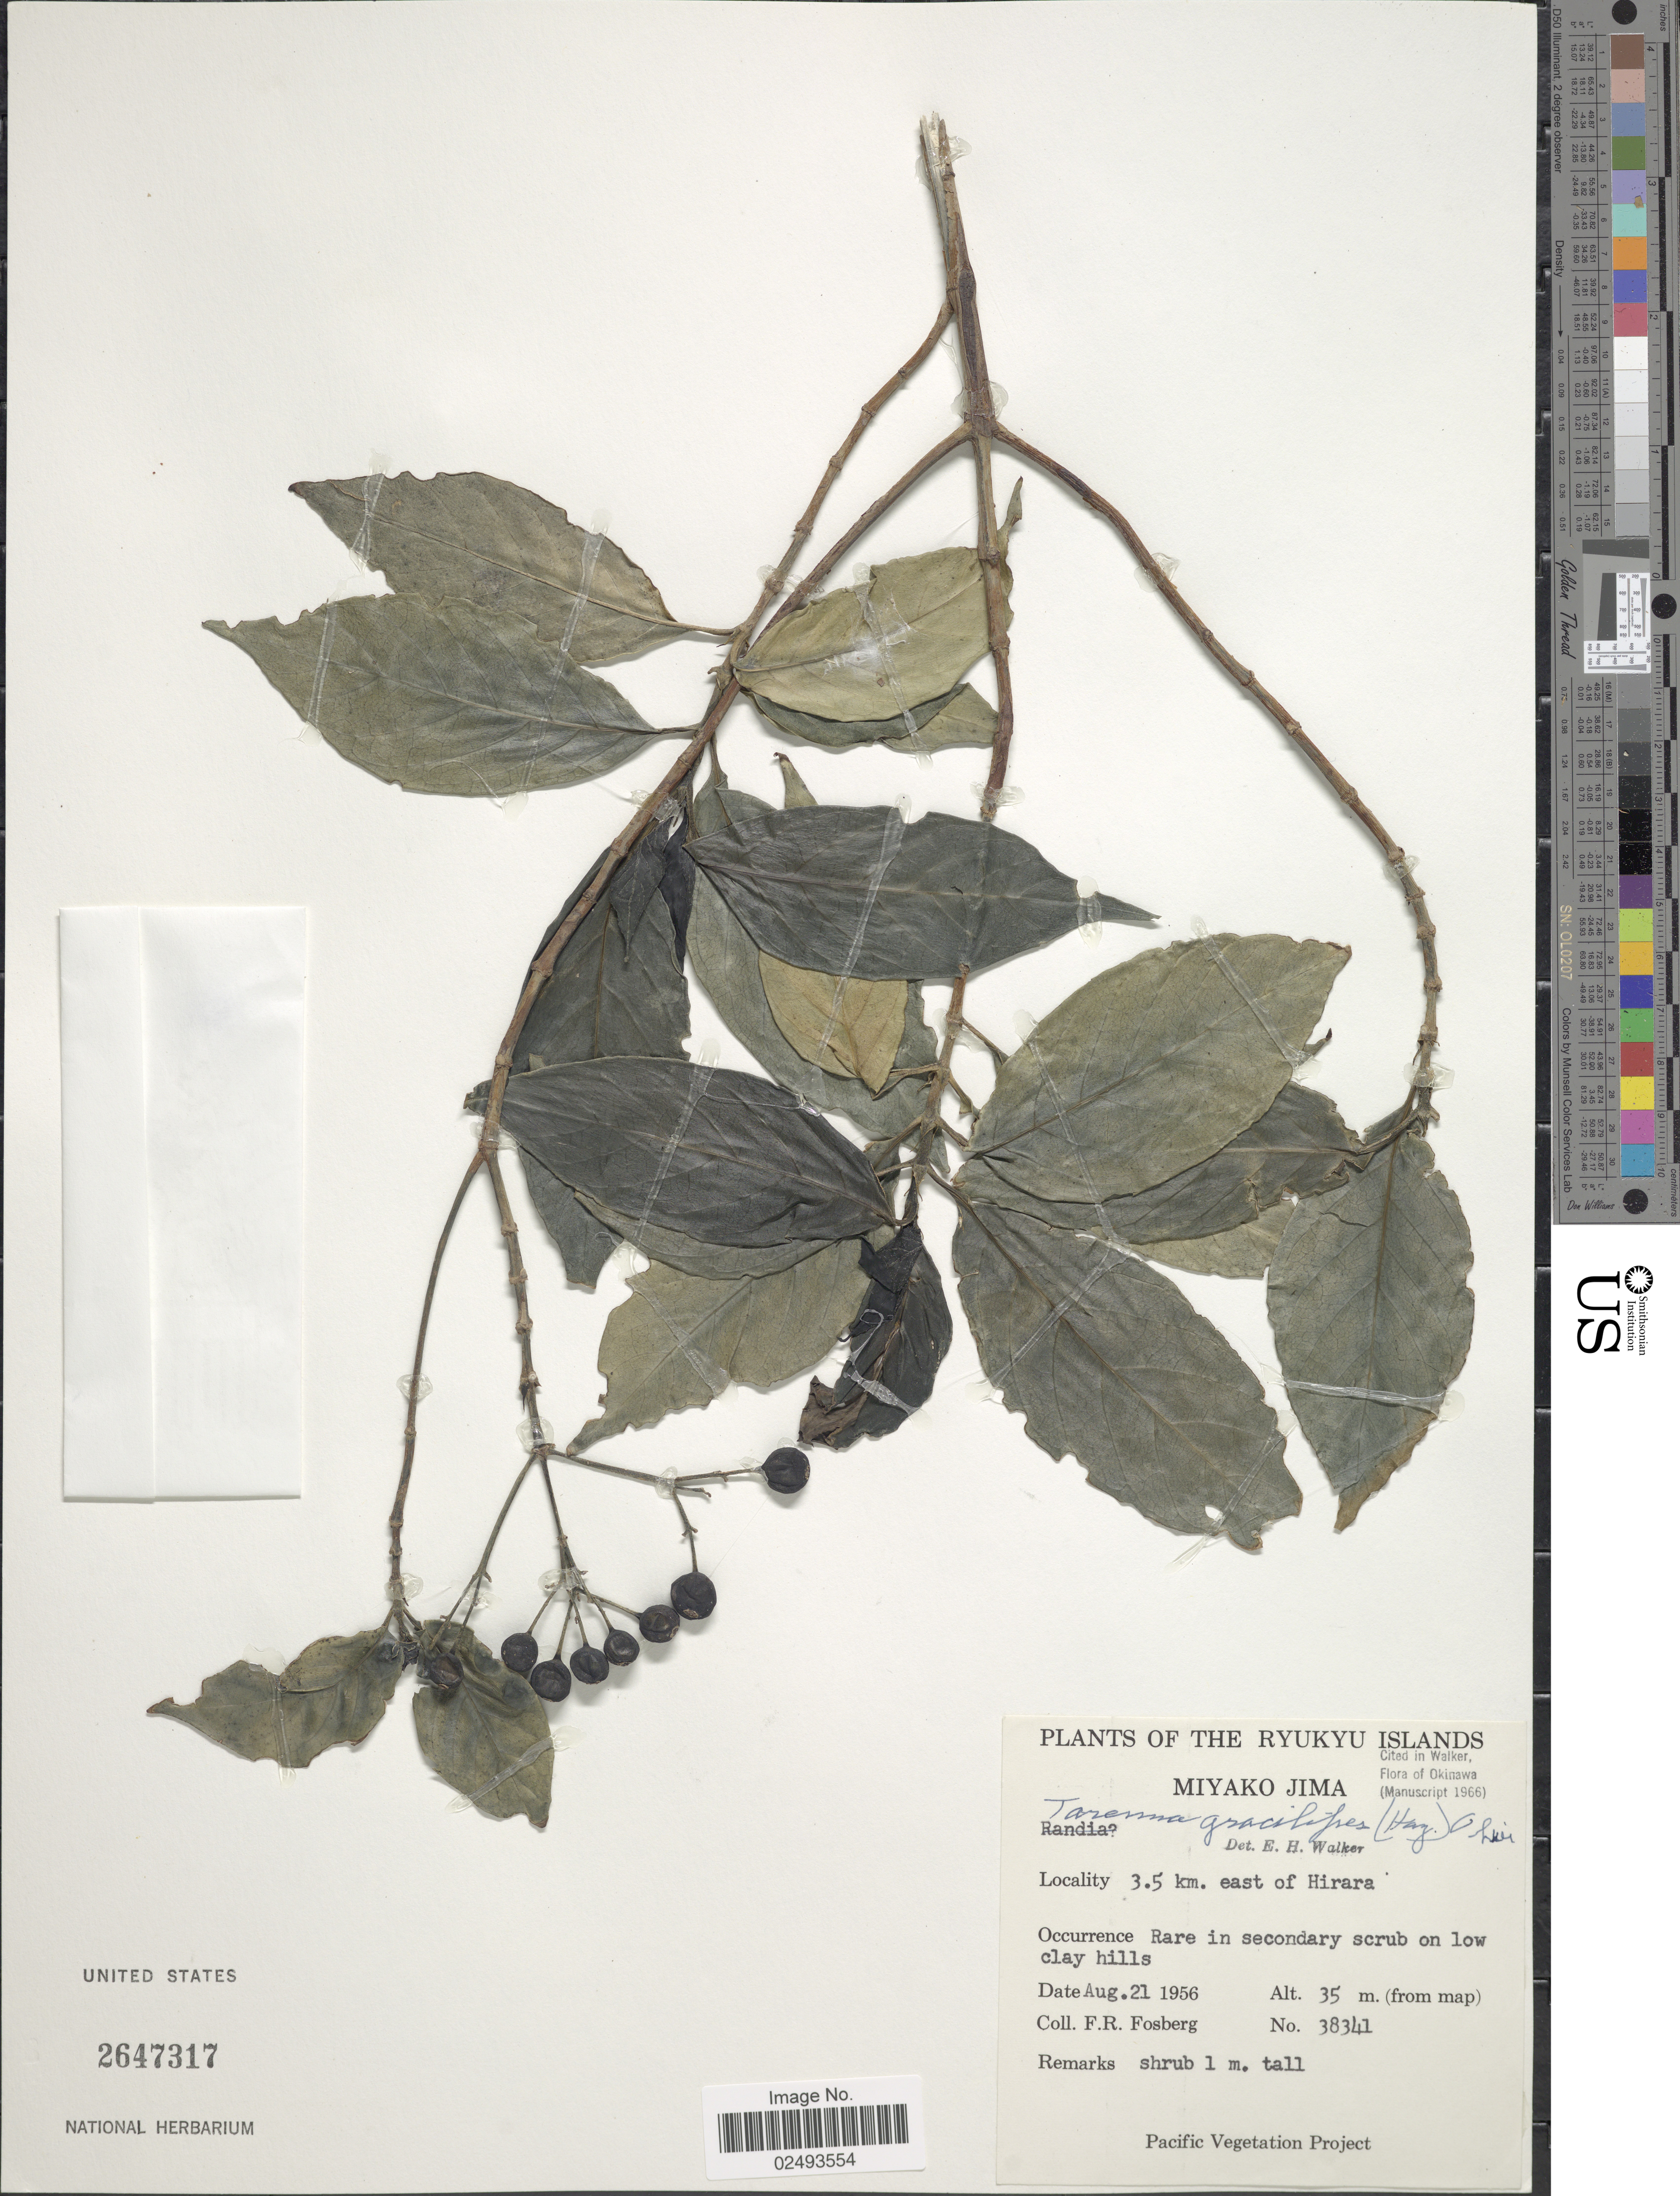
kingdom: Plantae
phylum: Tracheophyta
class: Magnoliopsida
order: Gentianales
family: Rubiaceae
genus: Tarenna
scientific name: Tarenna gracilipes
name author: (Hayata) Ohwi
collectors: F. R. Fosberg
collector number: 38341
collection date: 1956-08-21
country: Japan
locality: Ryukyu Islands, Miyako Jima, 3.5 km. east of Hirara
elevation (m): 35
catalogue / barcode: US 2647317